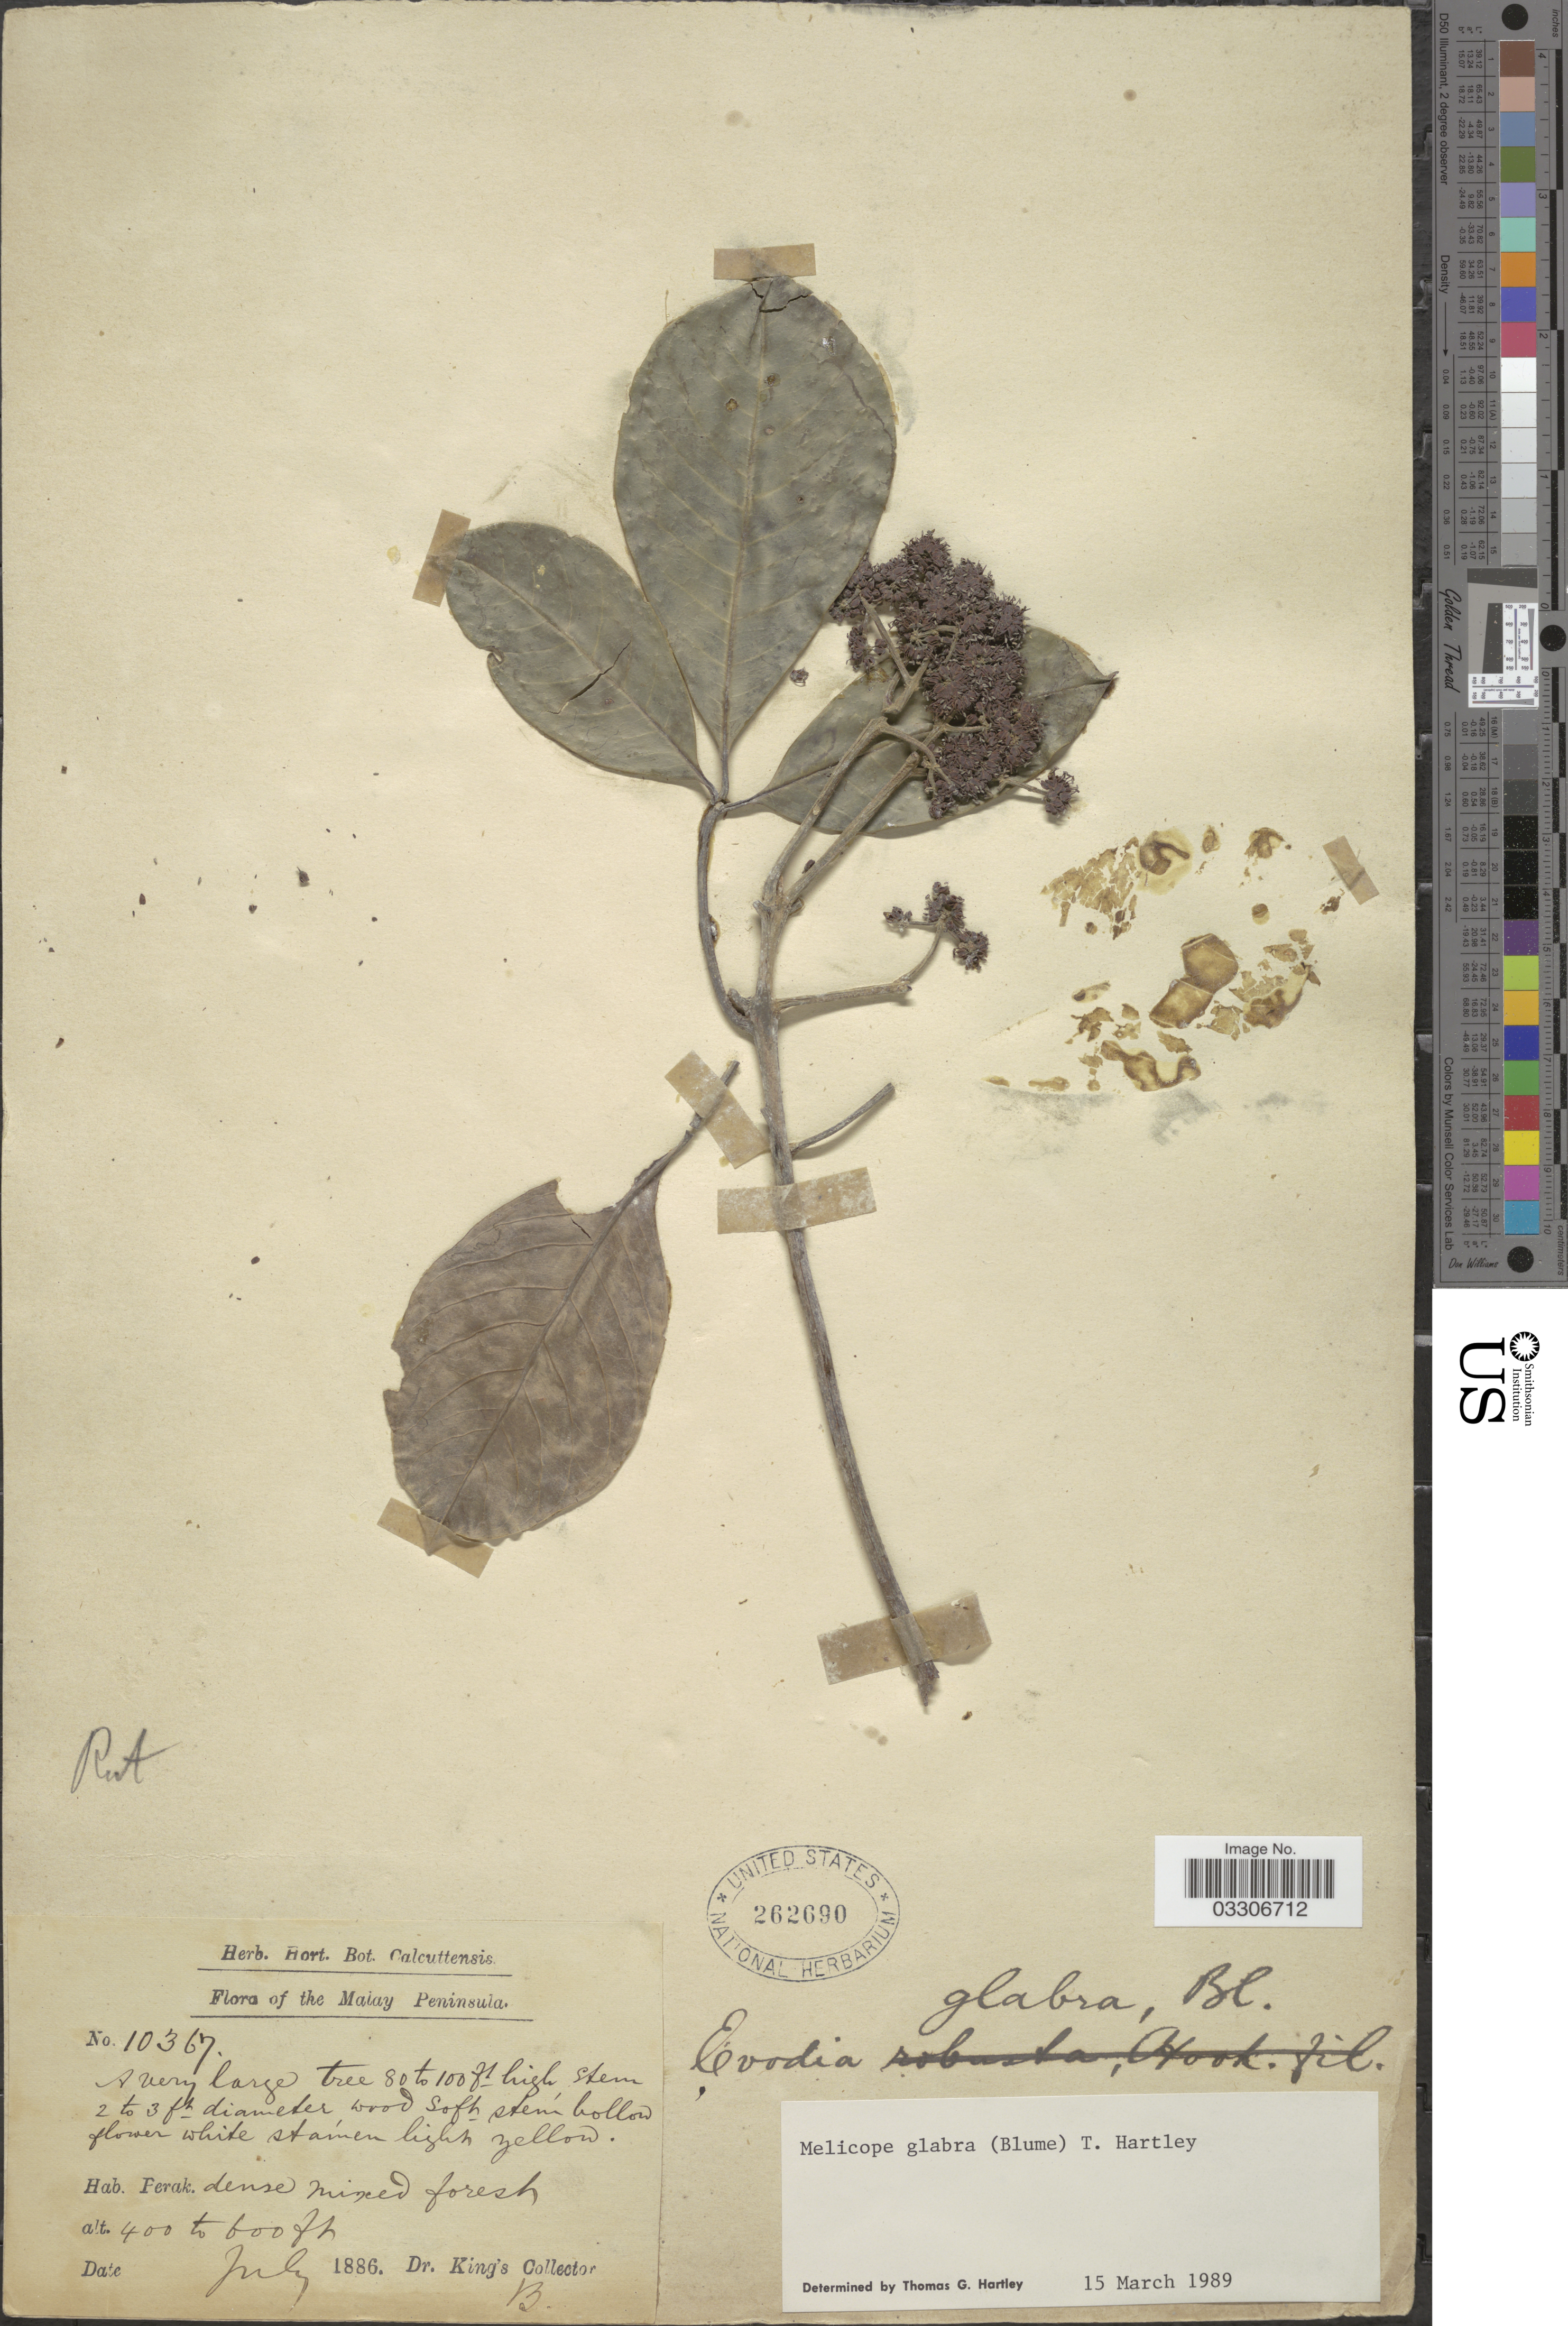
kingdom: Plantae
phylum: Tracheophyta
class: Magnoliopsida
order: Sapindales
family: Rutaceae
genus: Melicope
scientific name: Melicope glabra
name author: (Blume) T.G. Hartley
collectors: Dr. King's collector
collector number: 10367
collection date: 1886-07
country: Malaysia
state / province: Perak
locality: Malay Peninsula.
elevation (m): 122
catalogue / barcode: US 262690